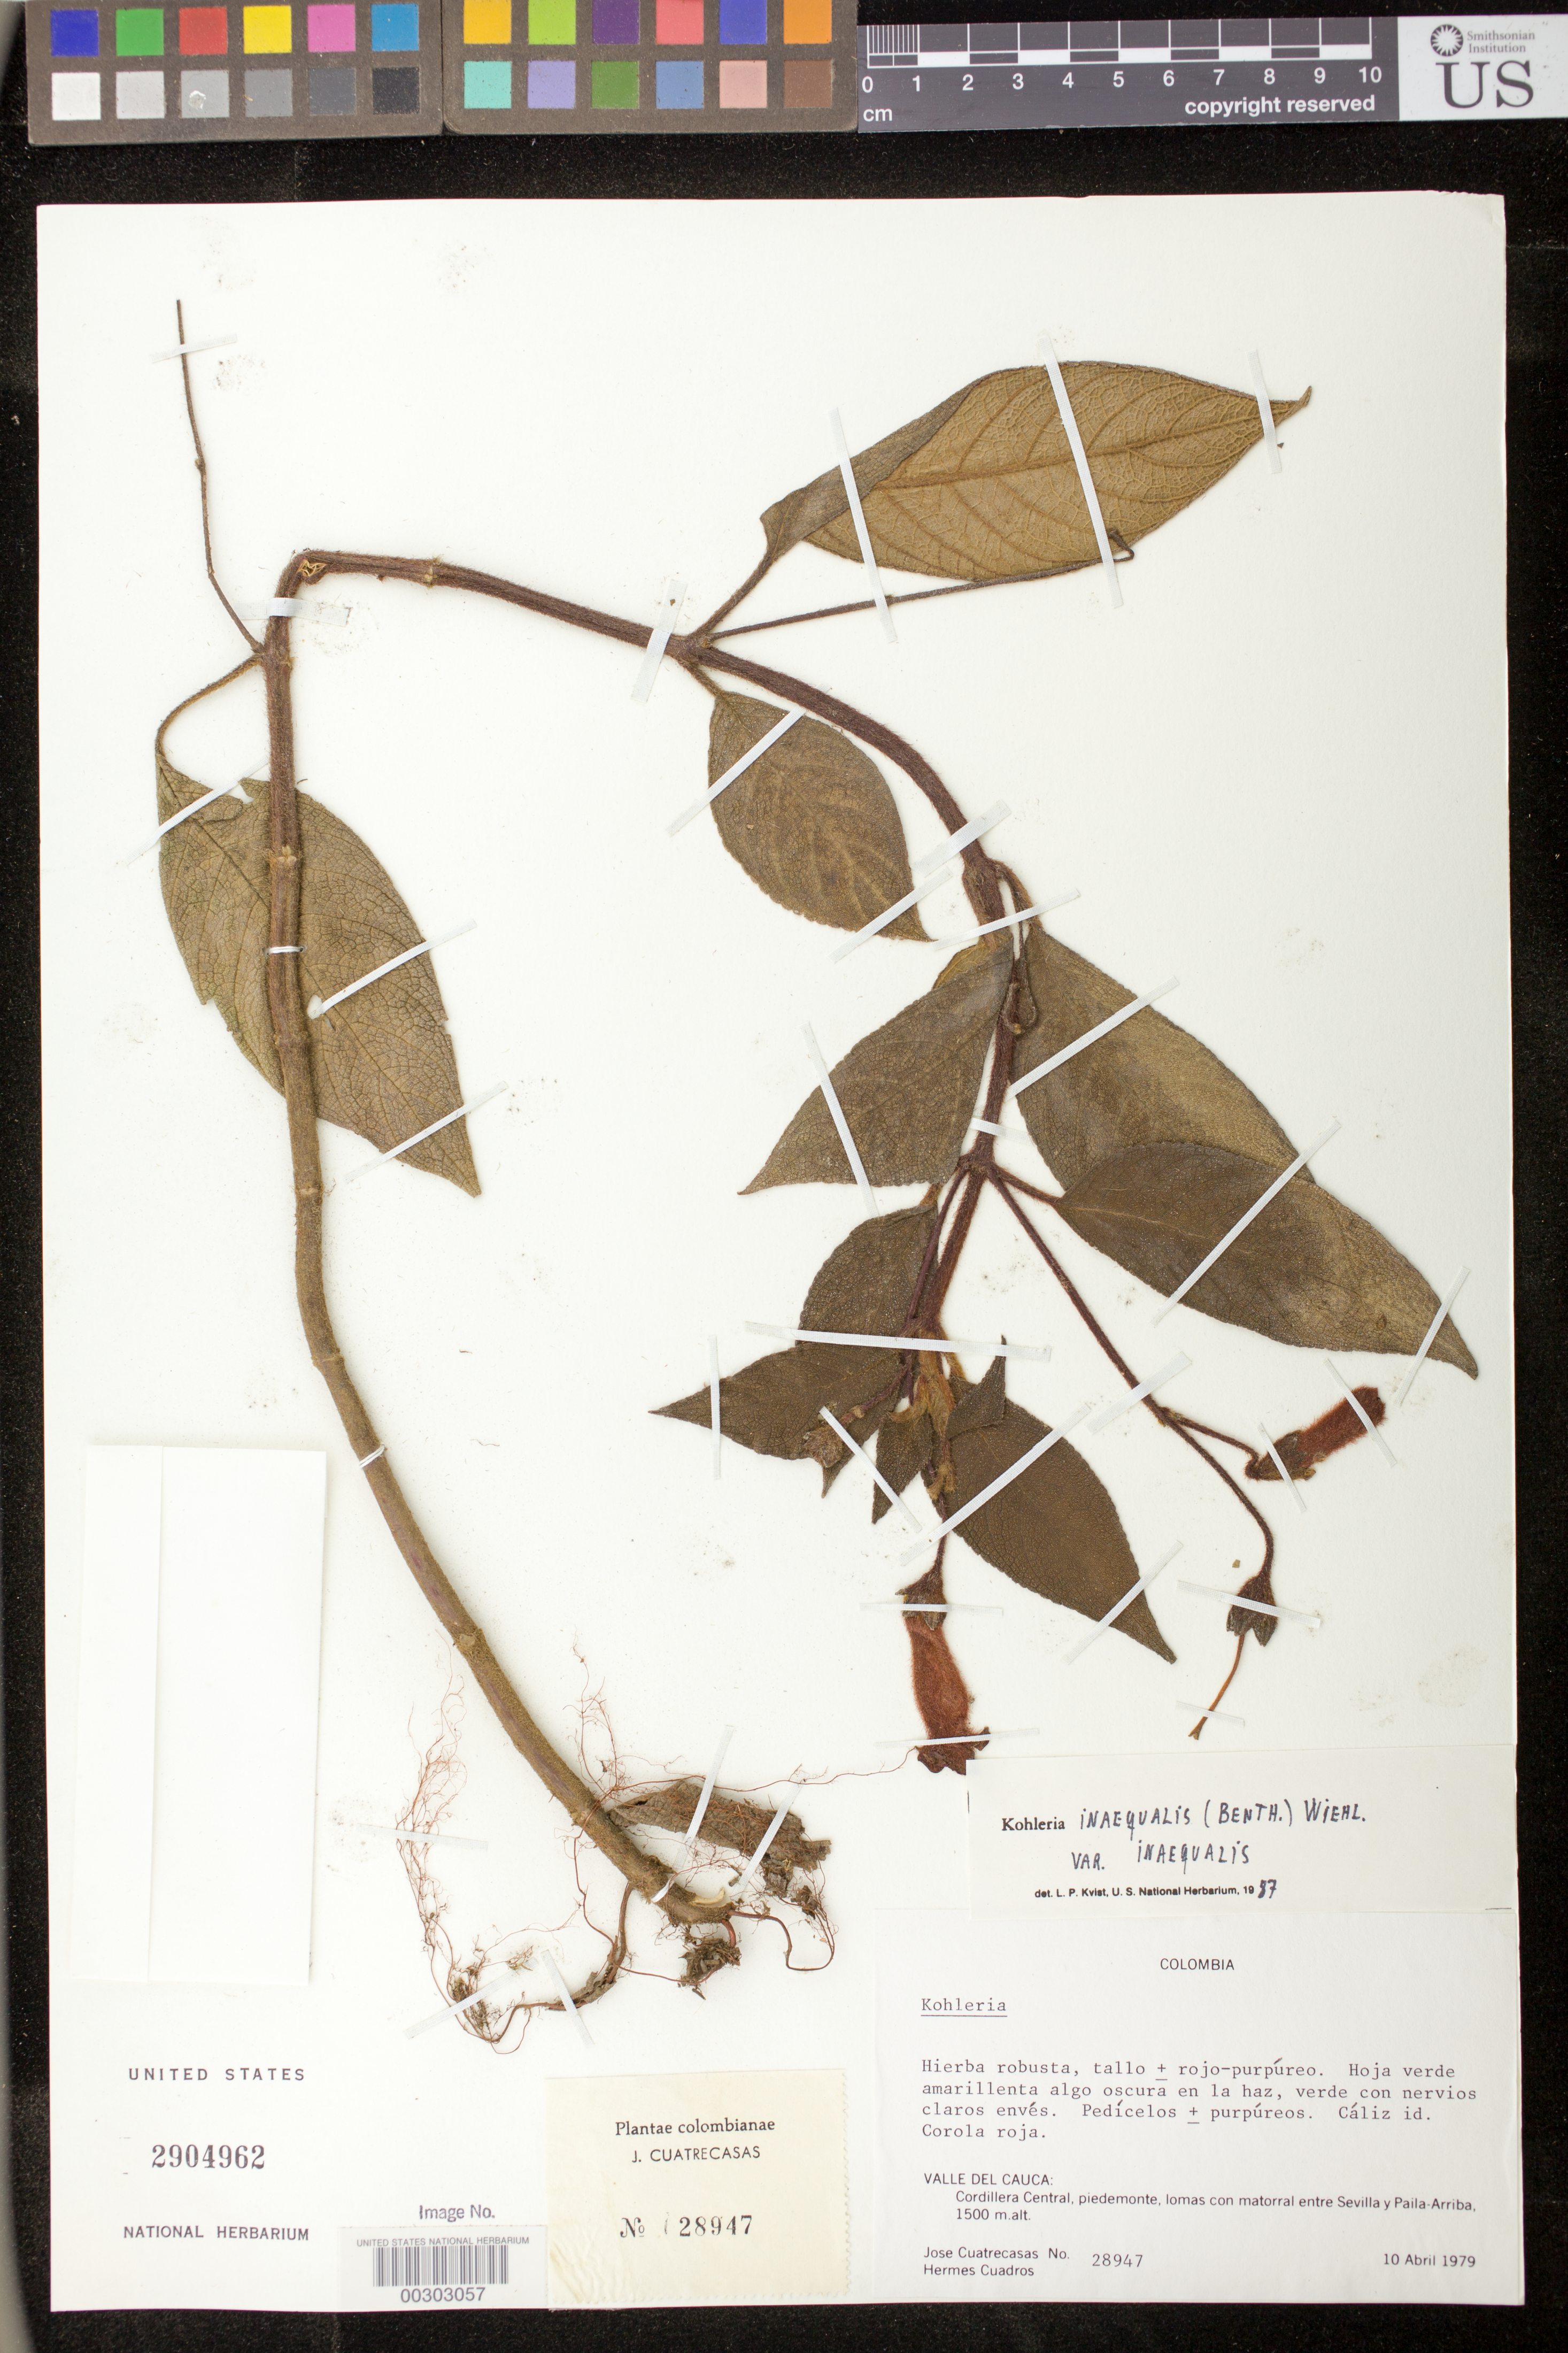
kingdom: Plantae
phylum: Tracheophyta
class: Magnoliopsida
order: Lamiales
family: Gesneriaceae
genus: Kohleria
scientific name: Kohleria inaequalis var. inaequalis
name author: (Benth.) Wiehler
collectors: J. Cuatrecasas & H. Cuadros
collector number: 28947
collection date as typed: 10 Apr 1979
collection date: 1979-04-10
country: Colombia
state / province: Valle del Cauca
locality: Cordillera Central, ... between Sevilla and Paila-Arriba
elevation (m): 1500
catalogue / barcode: US 2904962